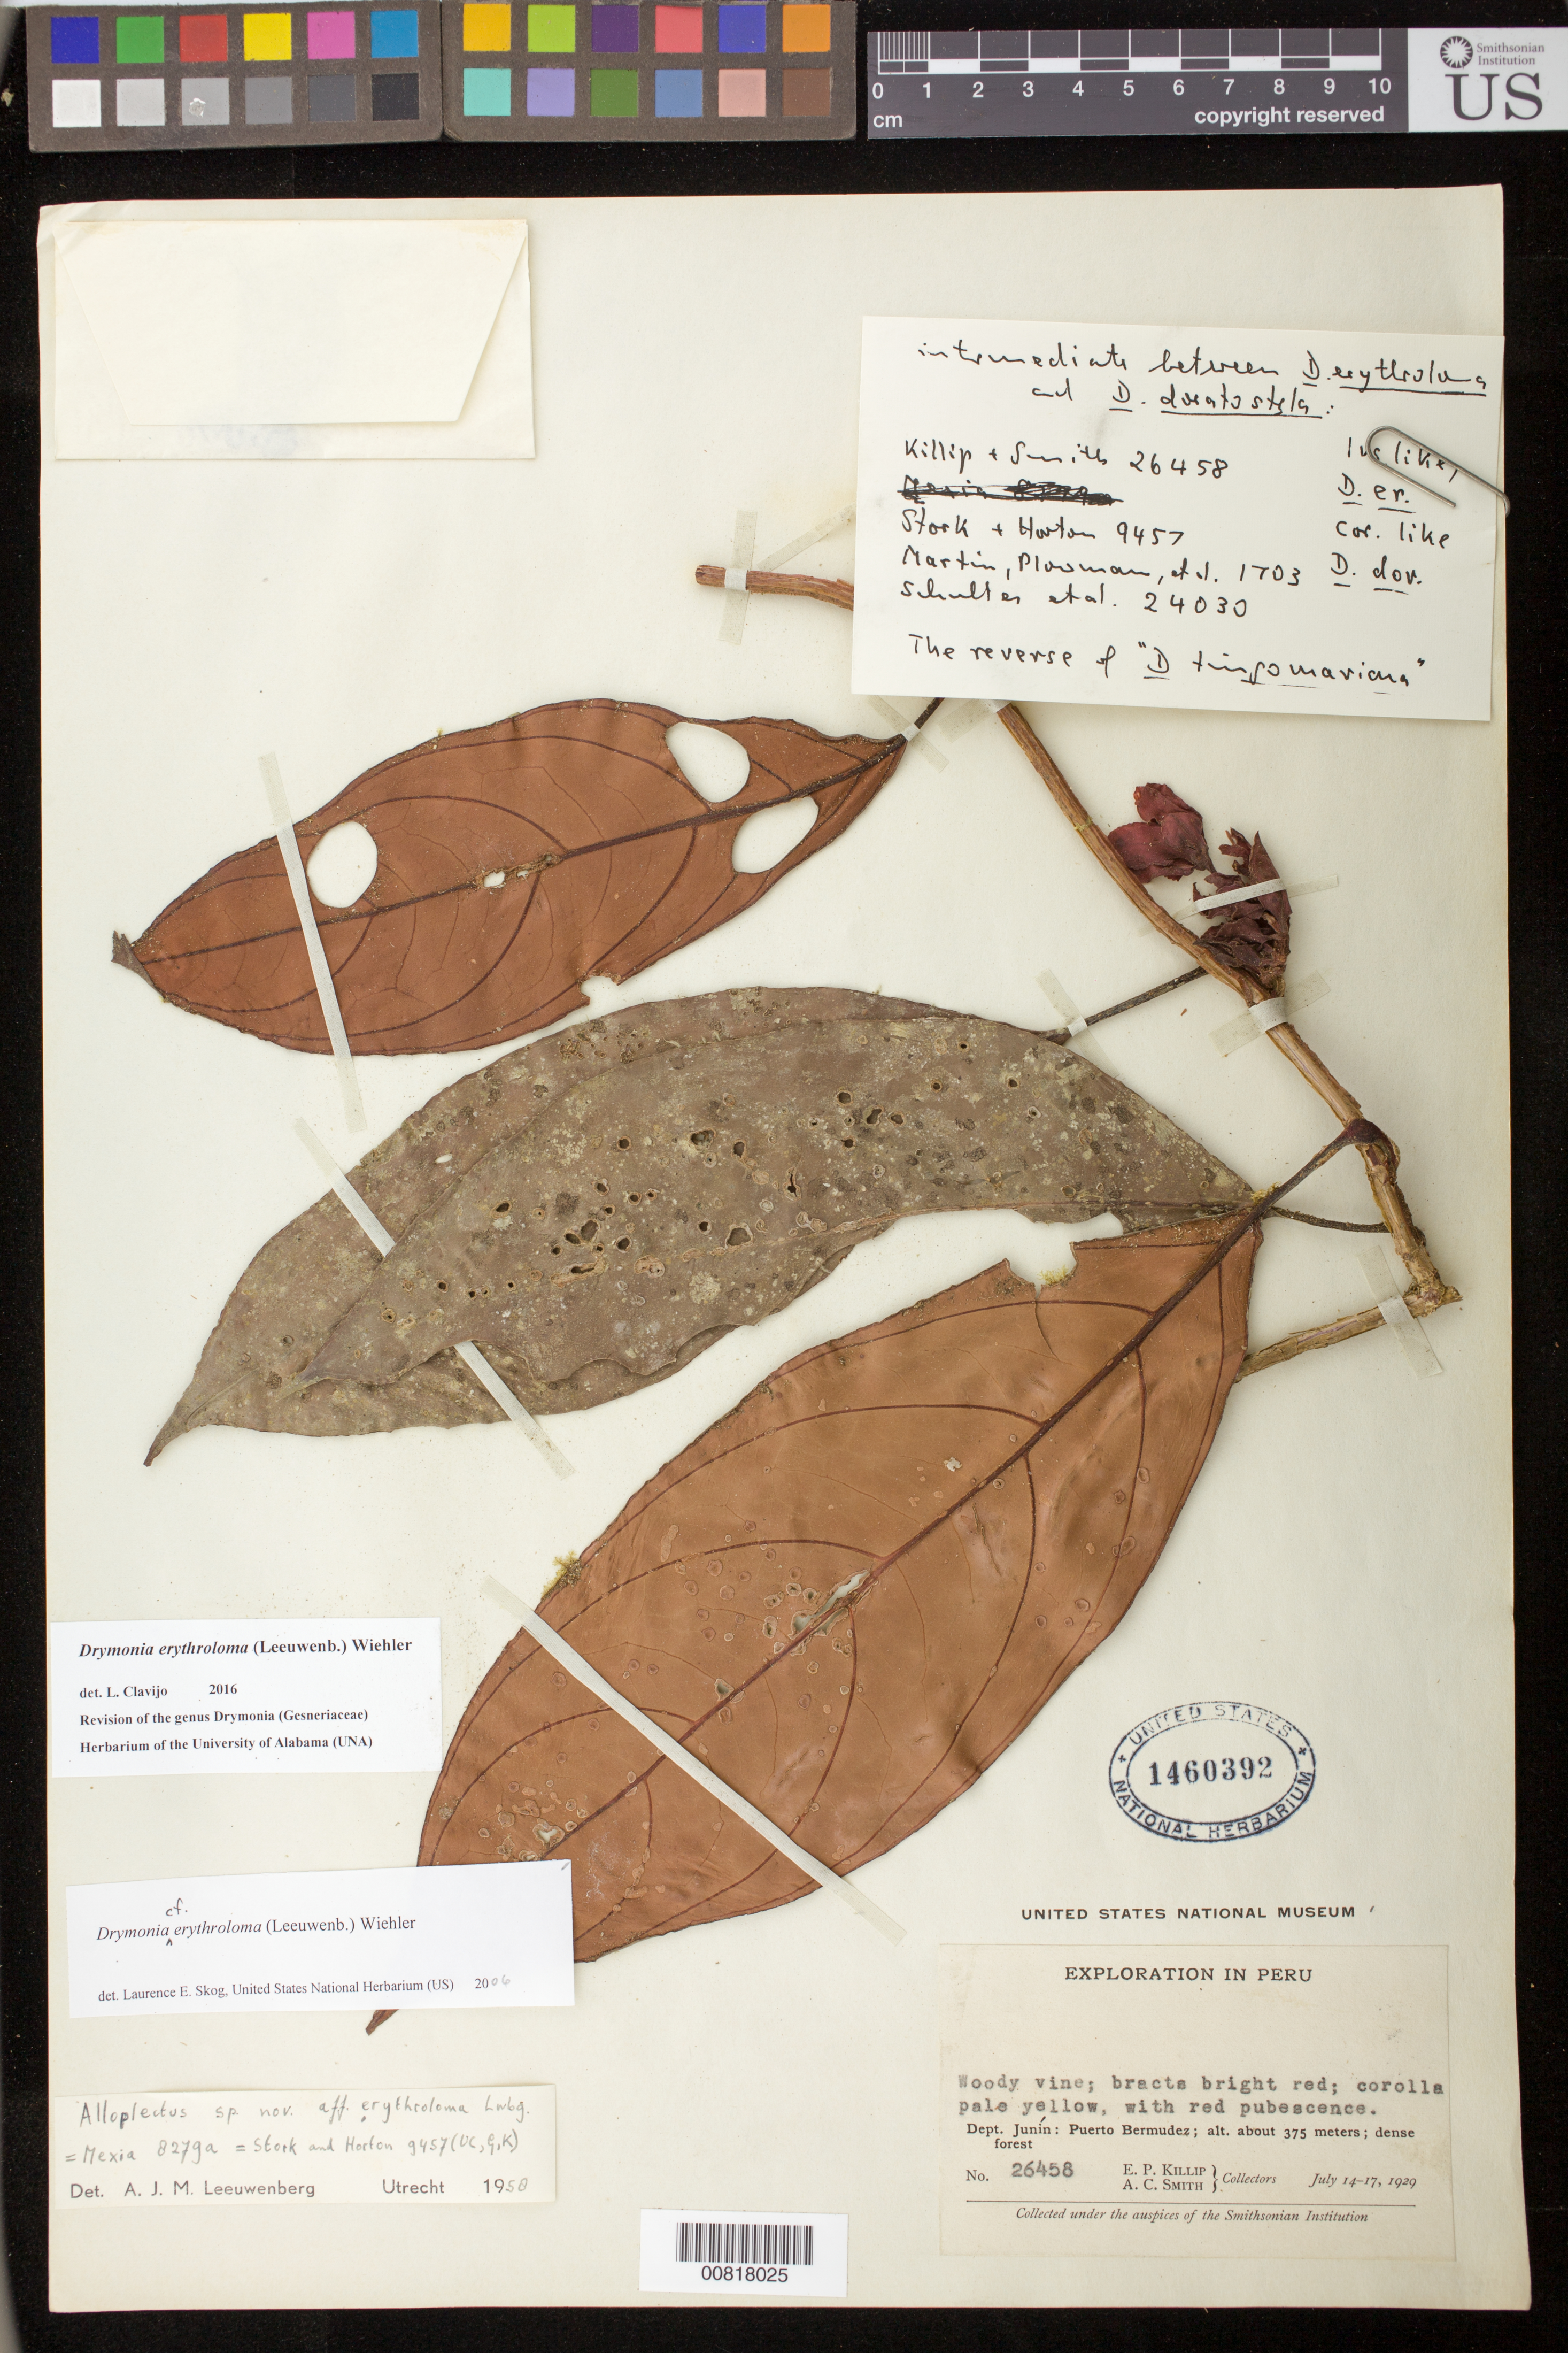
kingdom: Plantae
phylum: Tracheophyta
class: Magnoliopsida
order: Lamiales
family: Gesneriaceae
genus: Drymonia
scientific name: Drymonia erythroloma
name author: (Leeuwenb.) Wiehler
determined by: Skog, Laurence E.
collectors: E. P. Killip & A. C. Smith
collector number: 26458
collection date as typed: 14-17 Jul 1929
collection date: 1929-07-14/1929-07-17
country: Peru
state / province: Junín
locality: Puerto Bermudez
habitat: Dense forest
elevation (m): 375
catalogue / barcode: US 1460392